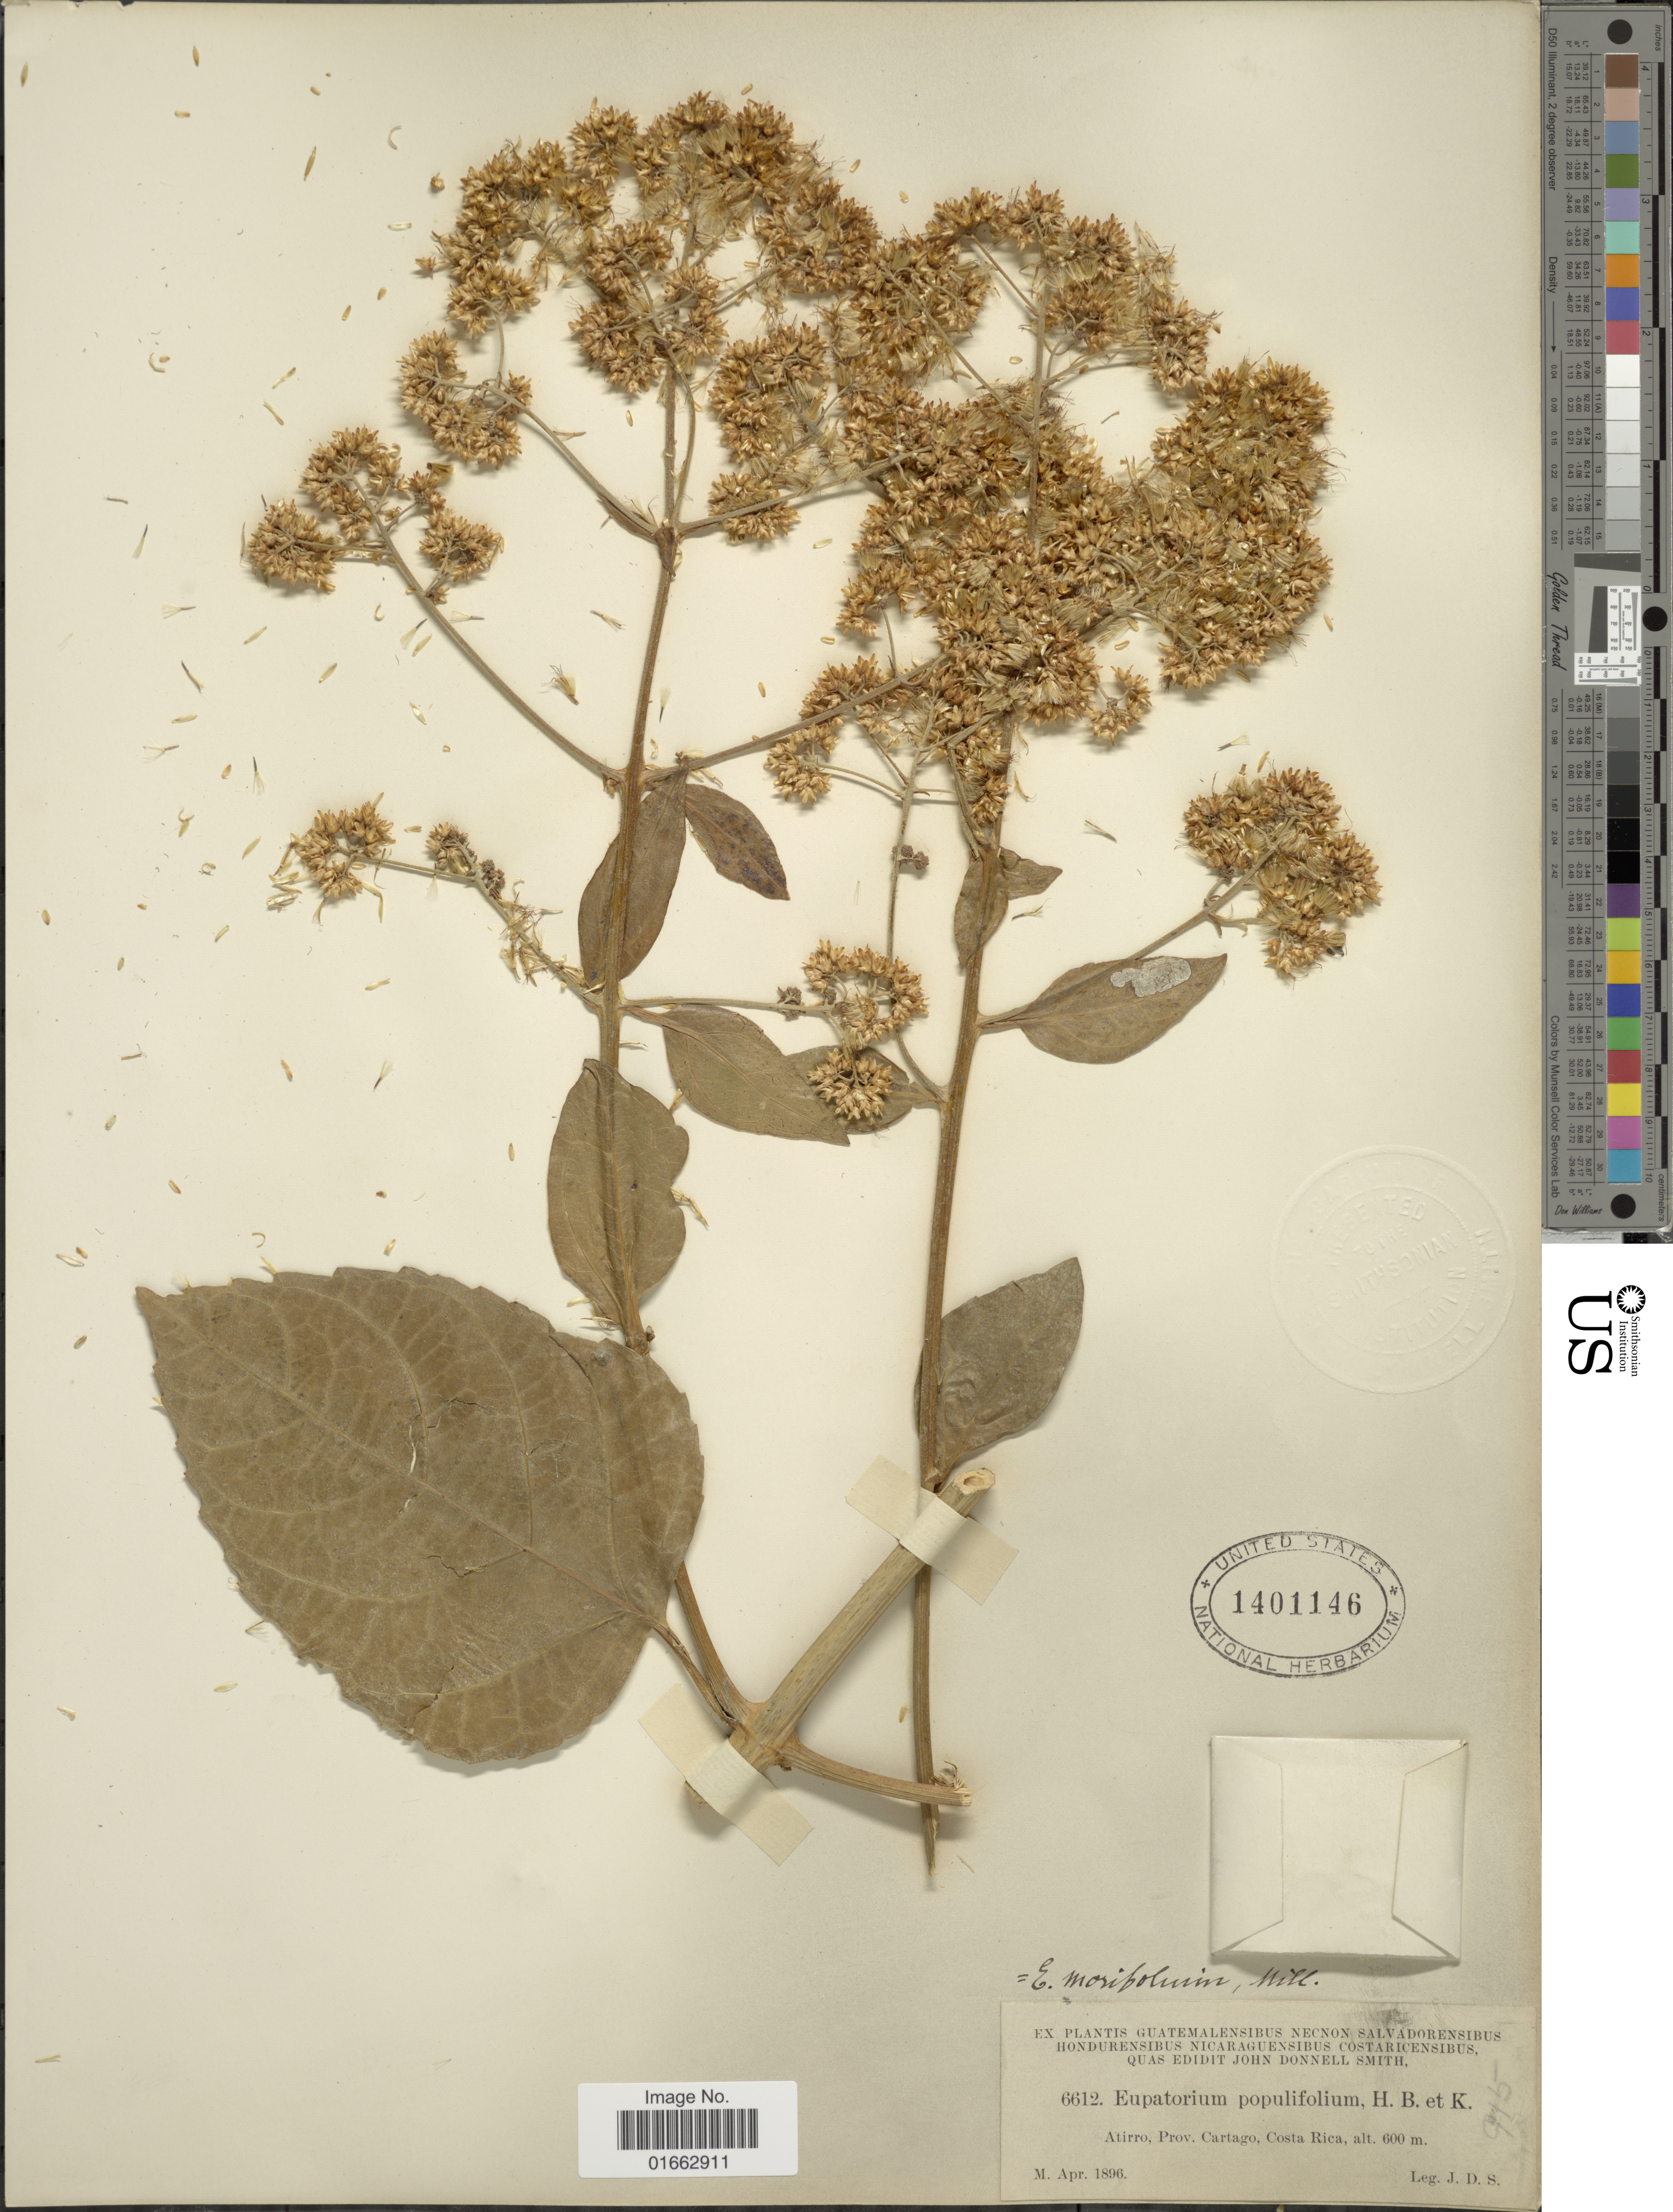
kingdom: Plantae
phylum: Tracheophyta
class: Magnoliopsida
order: Asterales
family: Asteraceae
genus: Critonia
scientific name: Critonia morifolia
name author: (Mill.) R.M. King & H. Rob.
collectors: J. Donnell Smith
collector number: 6612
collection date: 1896-04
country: Costa Rica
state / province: Cartago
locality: Atirro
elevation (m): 600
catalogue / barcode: US 1401146